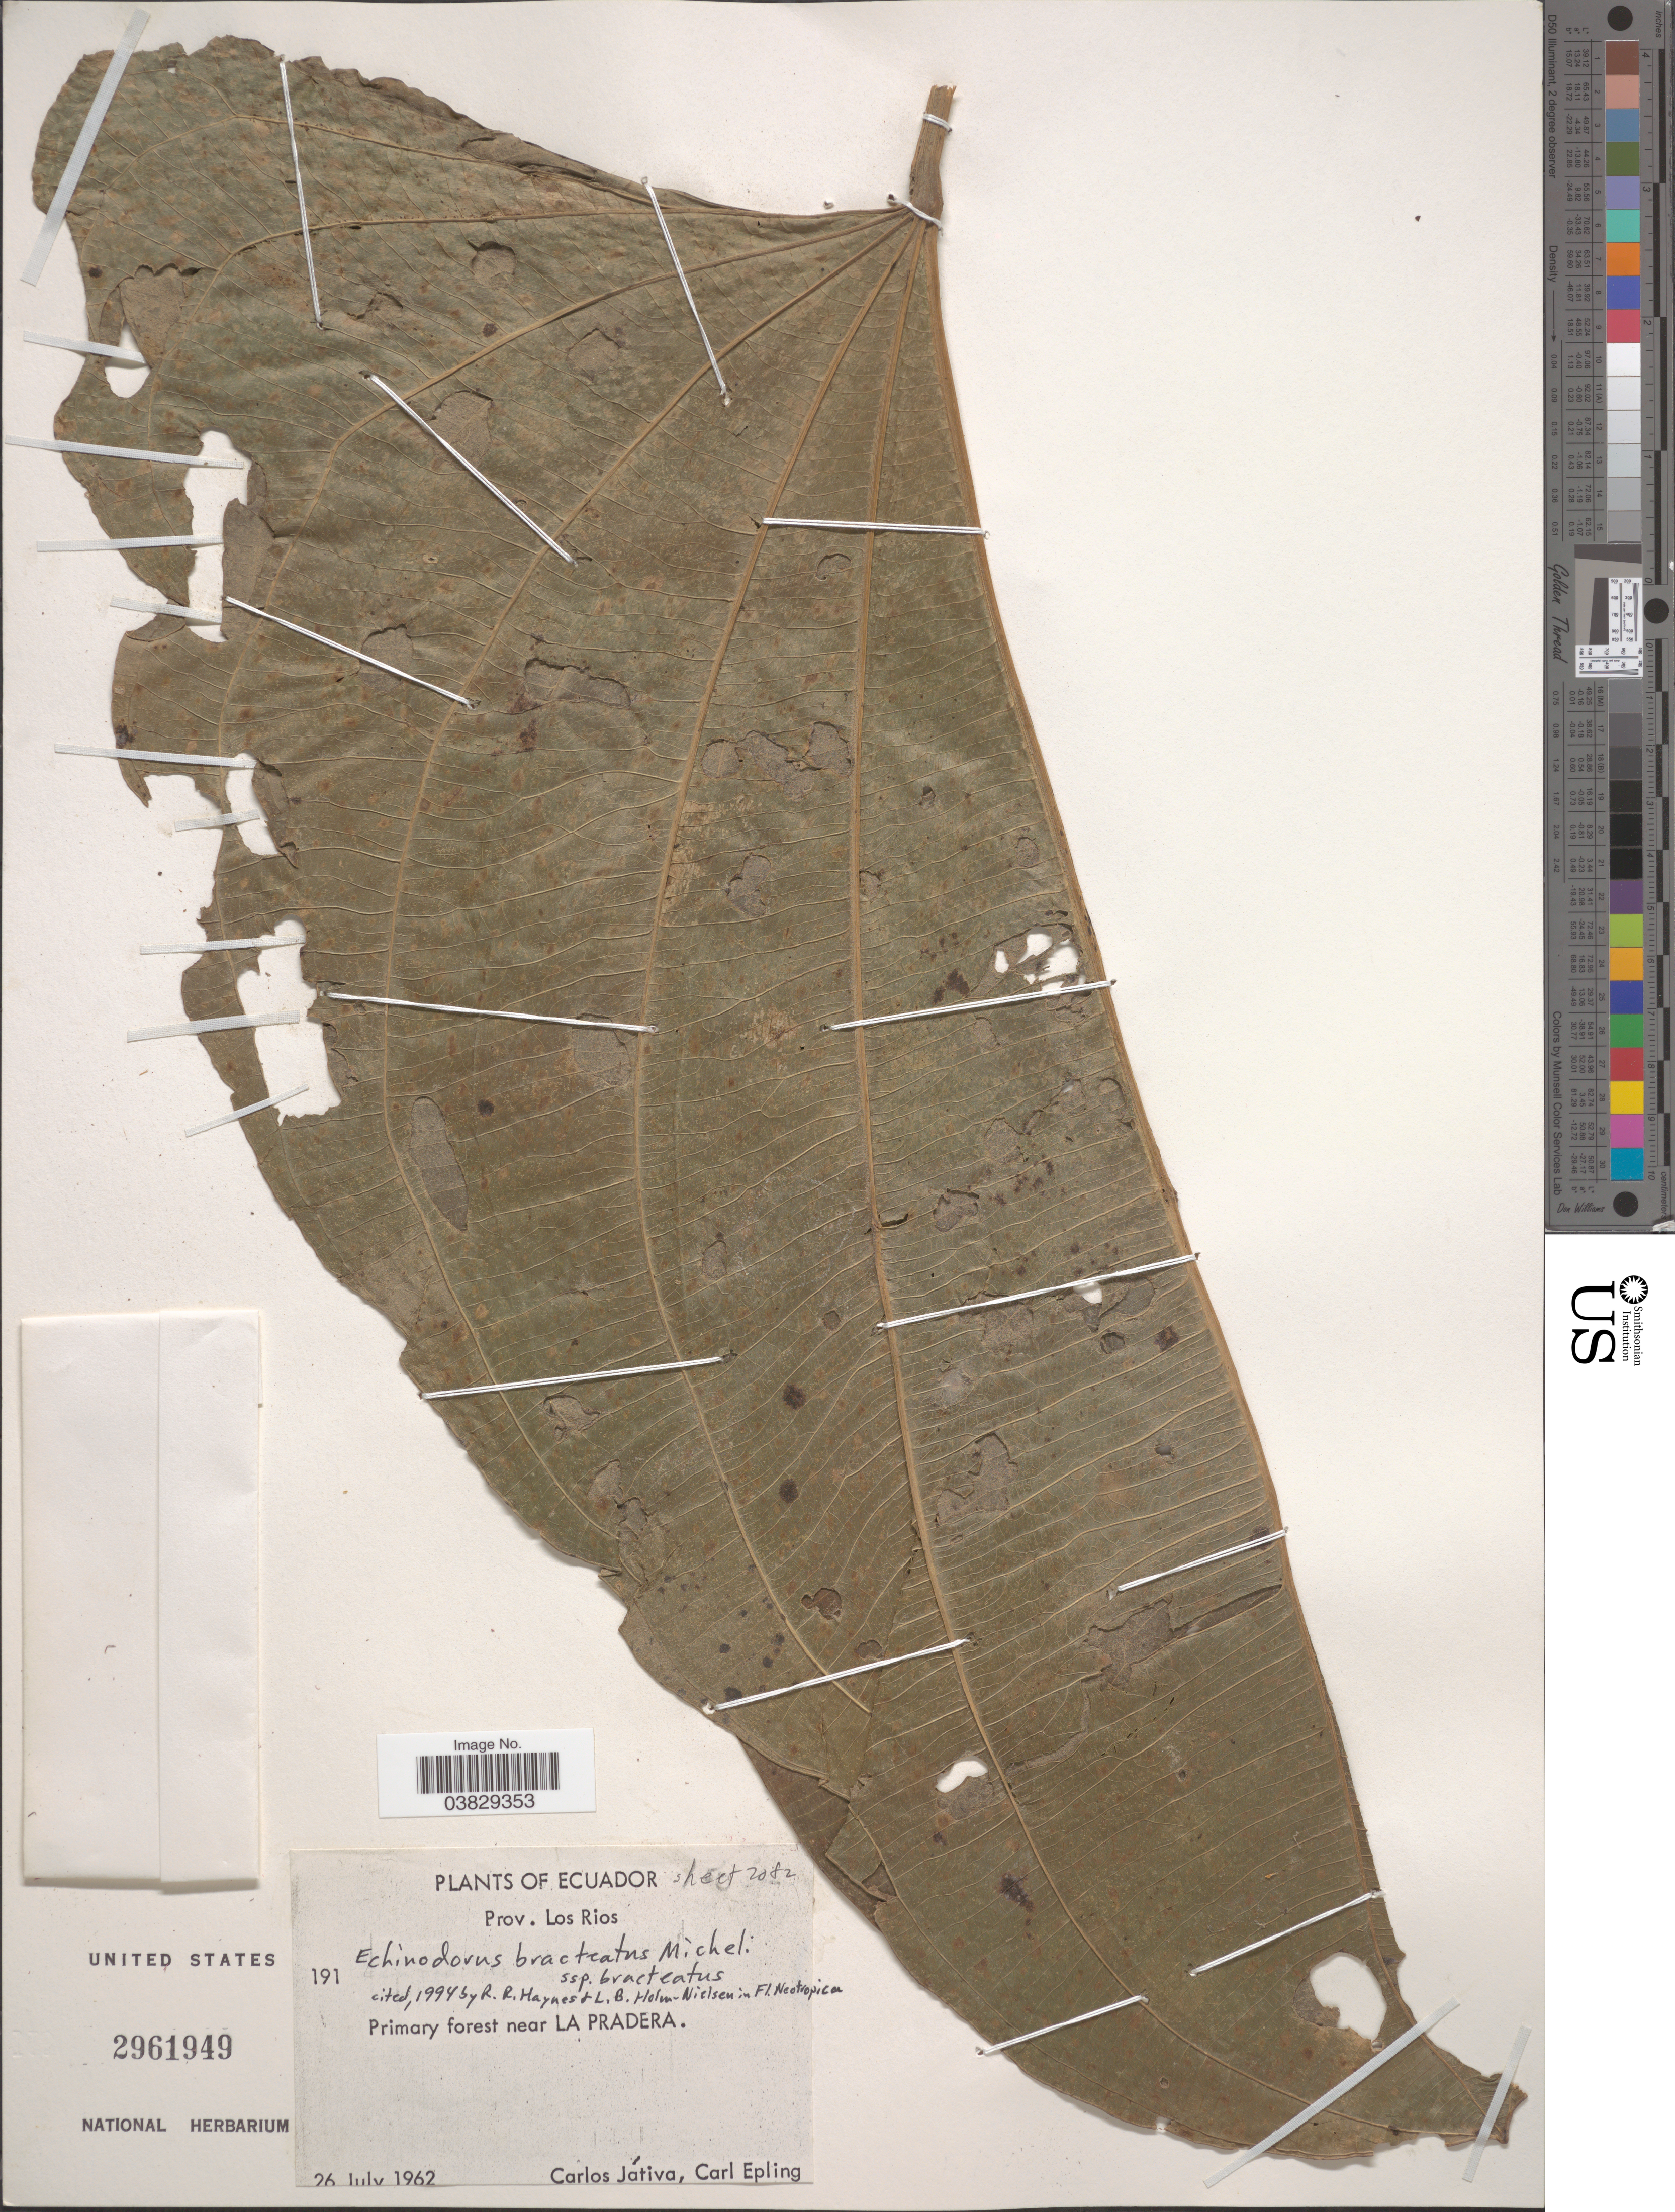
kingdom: Plantae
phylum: Tracheophyta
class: Liliopsida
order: Alismatales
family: Alismataceae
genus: Echinodorus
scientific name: Echinodorus bracteatus var. bracteatus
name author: Micheli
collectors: C. D. Játiva & C. C. Epling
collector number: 191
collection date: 1962-07-26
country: Ecuador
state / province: Los Ríos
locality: Primary forest near La Pradera.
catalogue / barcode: US 2961949